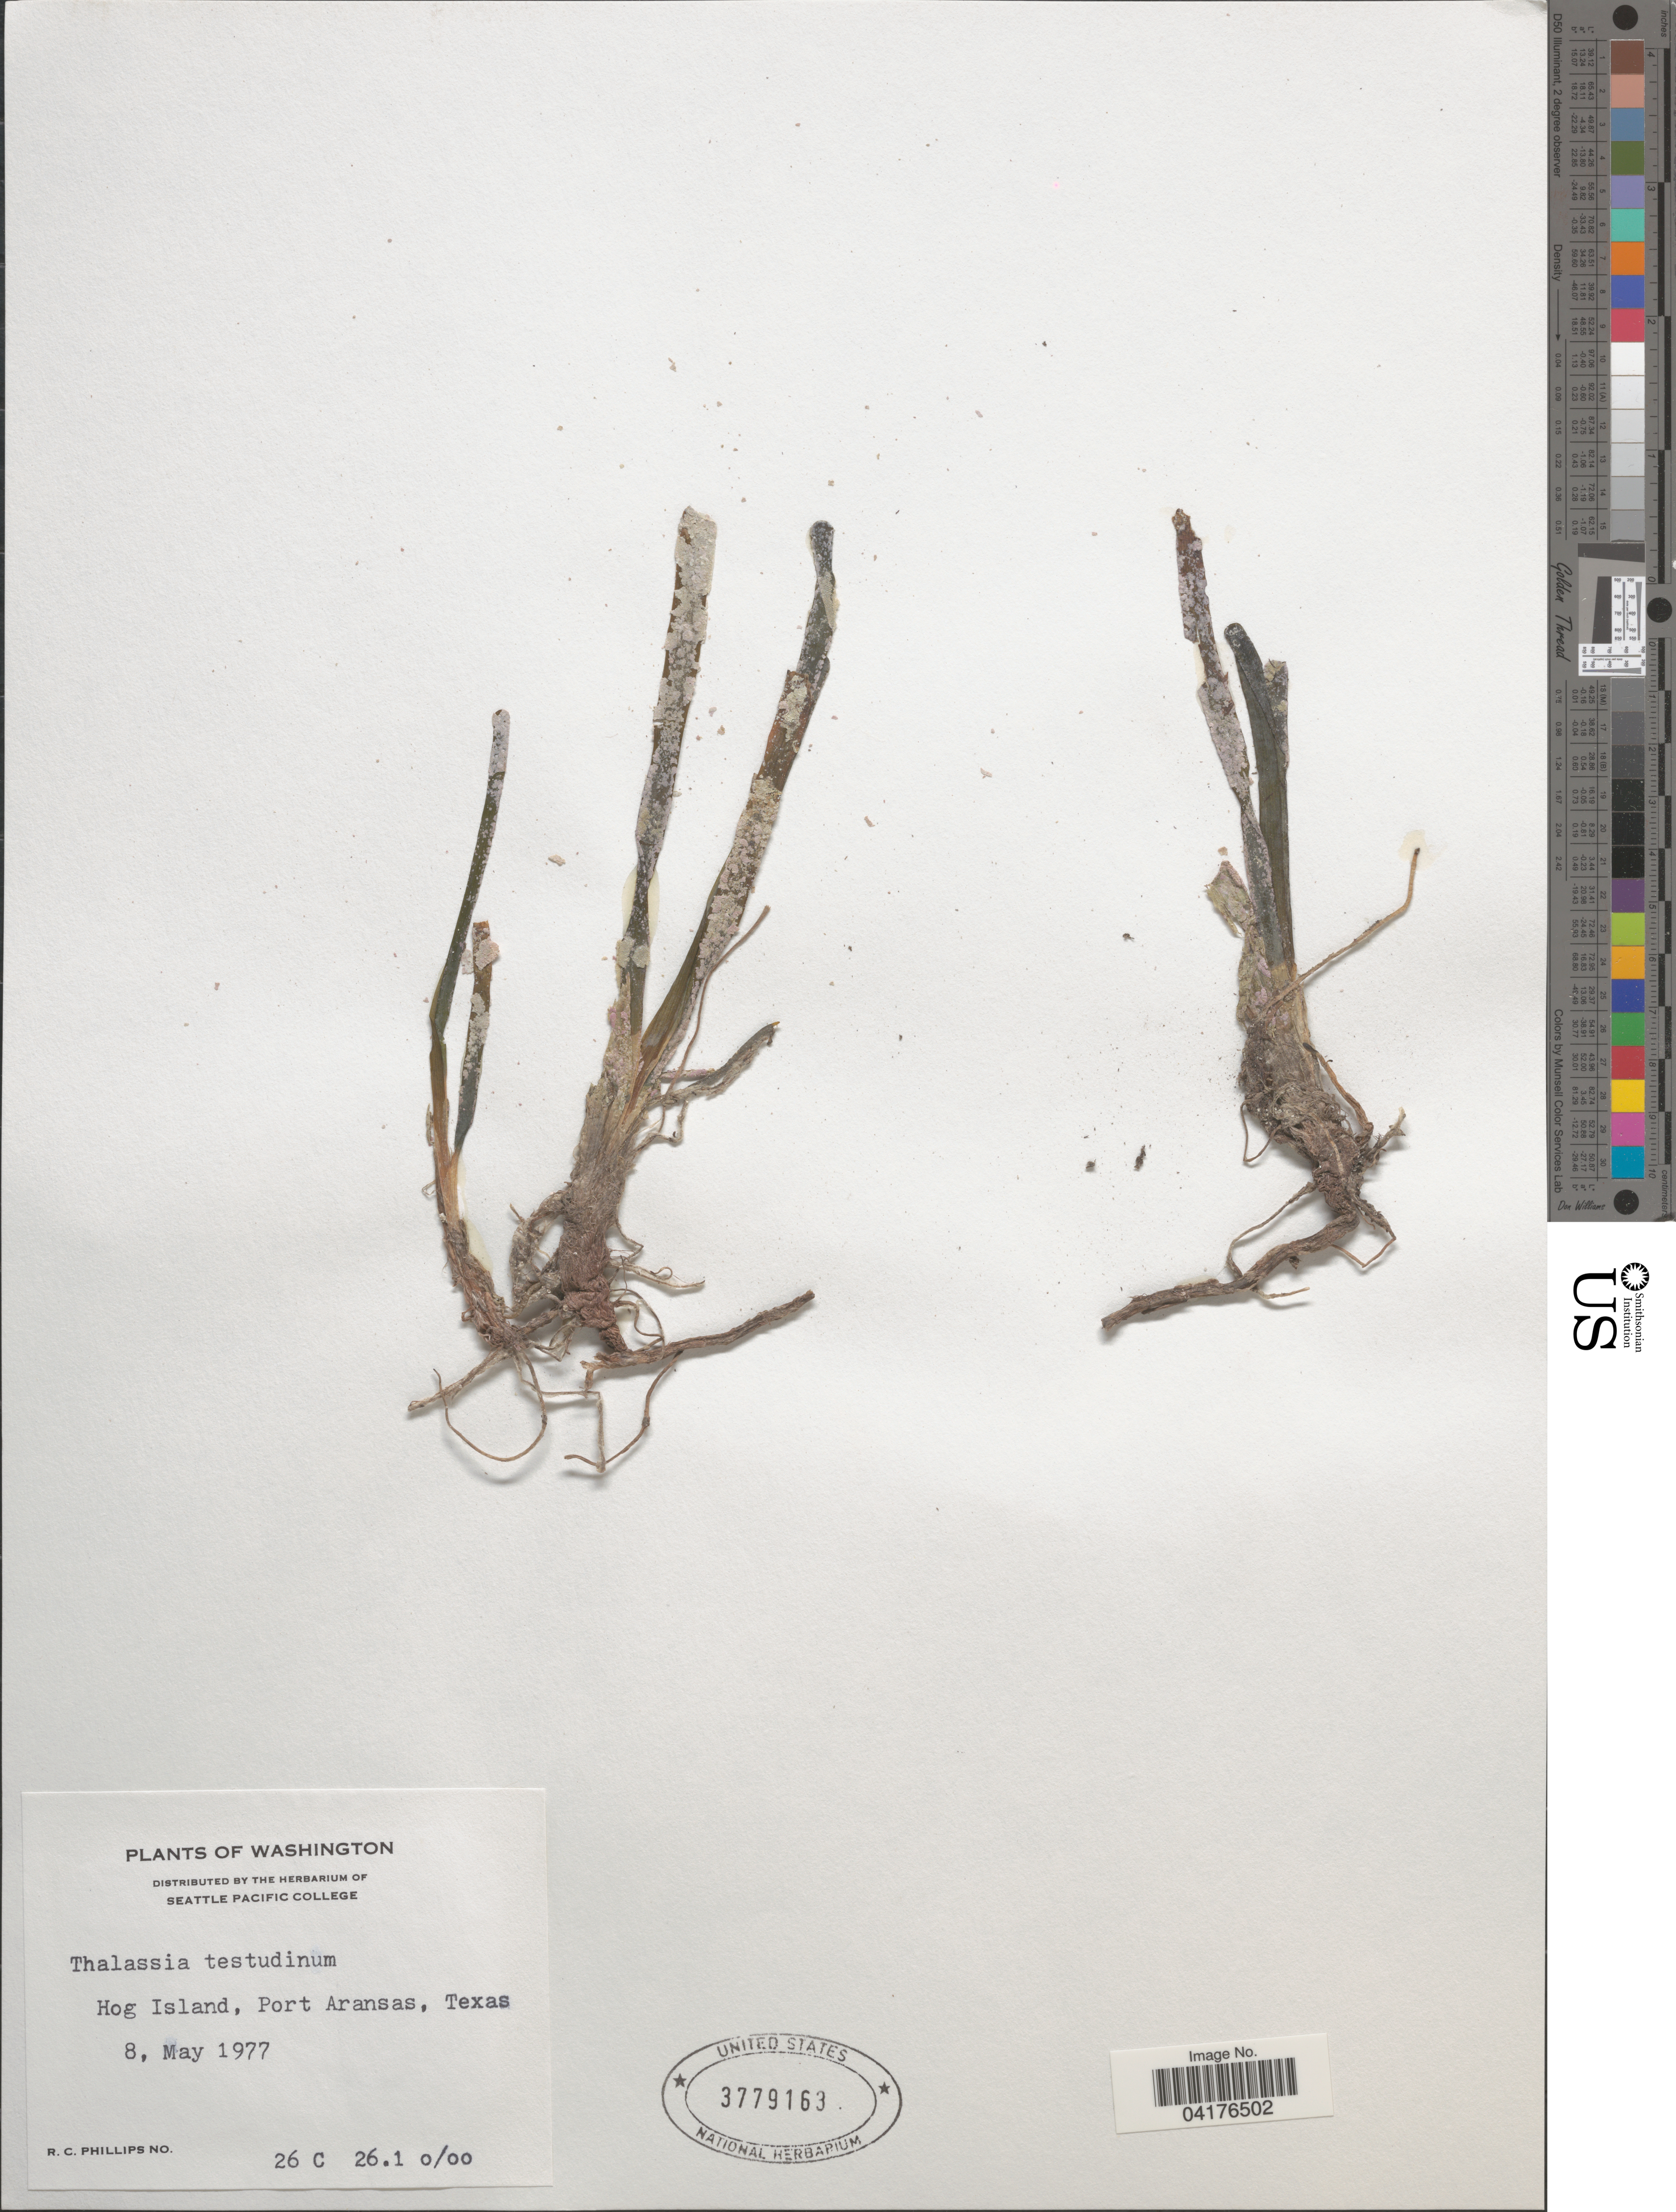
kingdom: Plantae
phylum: Tracheophyta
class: Liliopsida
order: Alismatales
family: Hydrocharitaceae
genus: Thalassia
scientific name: Thalassia testudinum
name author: Banks & Sol. ex K.D. Koenig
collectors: R. C. Phillips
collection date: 1977-05-08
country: United States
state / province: Texas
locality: Hog Island, Port Aransas, TX.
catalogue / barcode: US 3779163